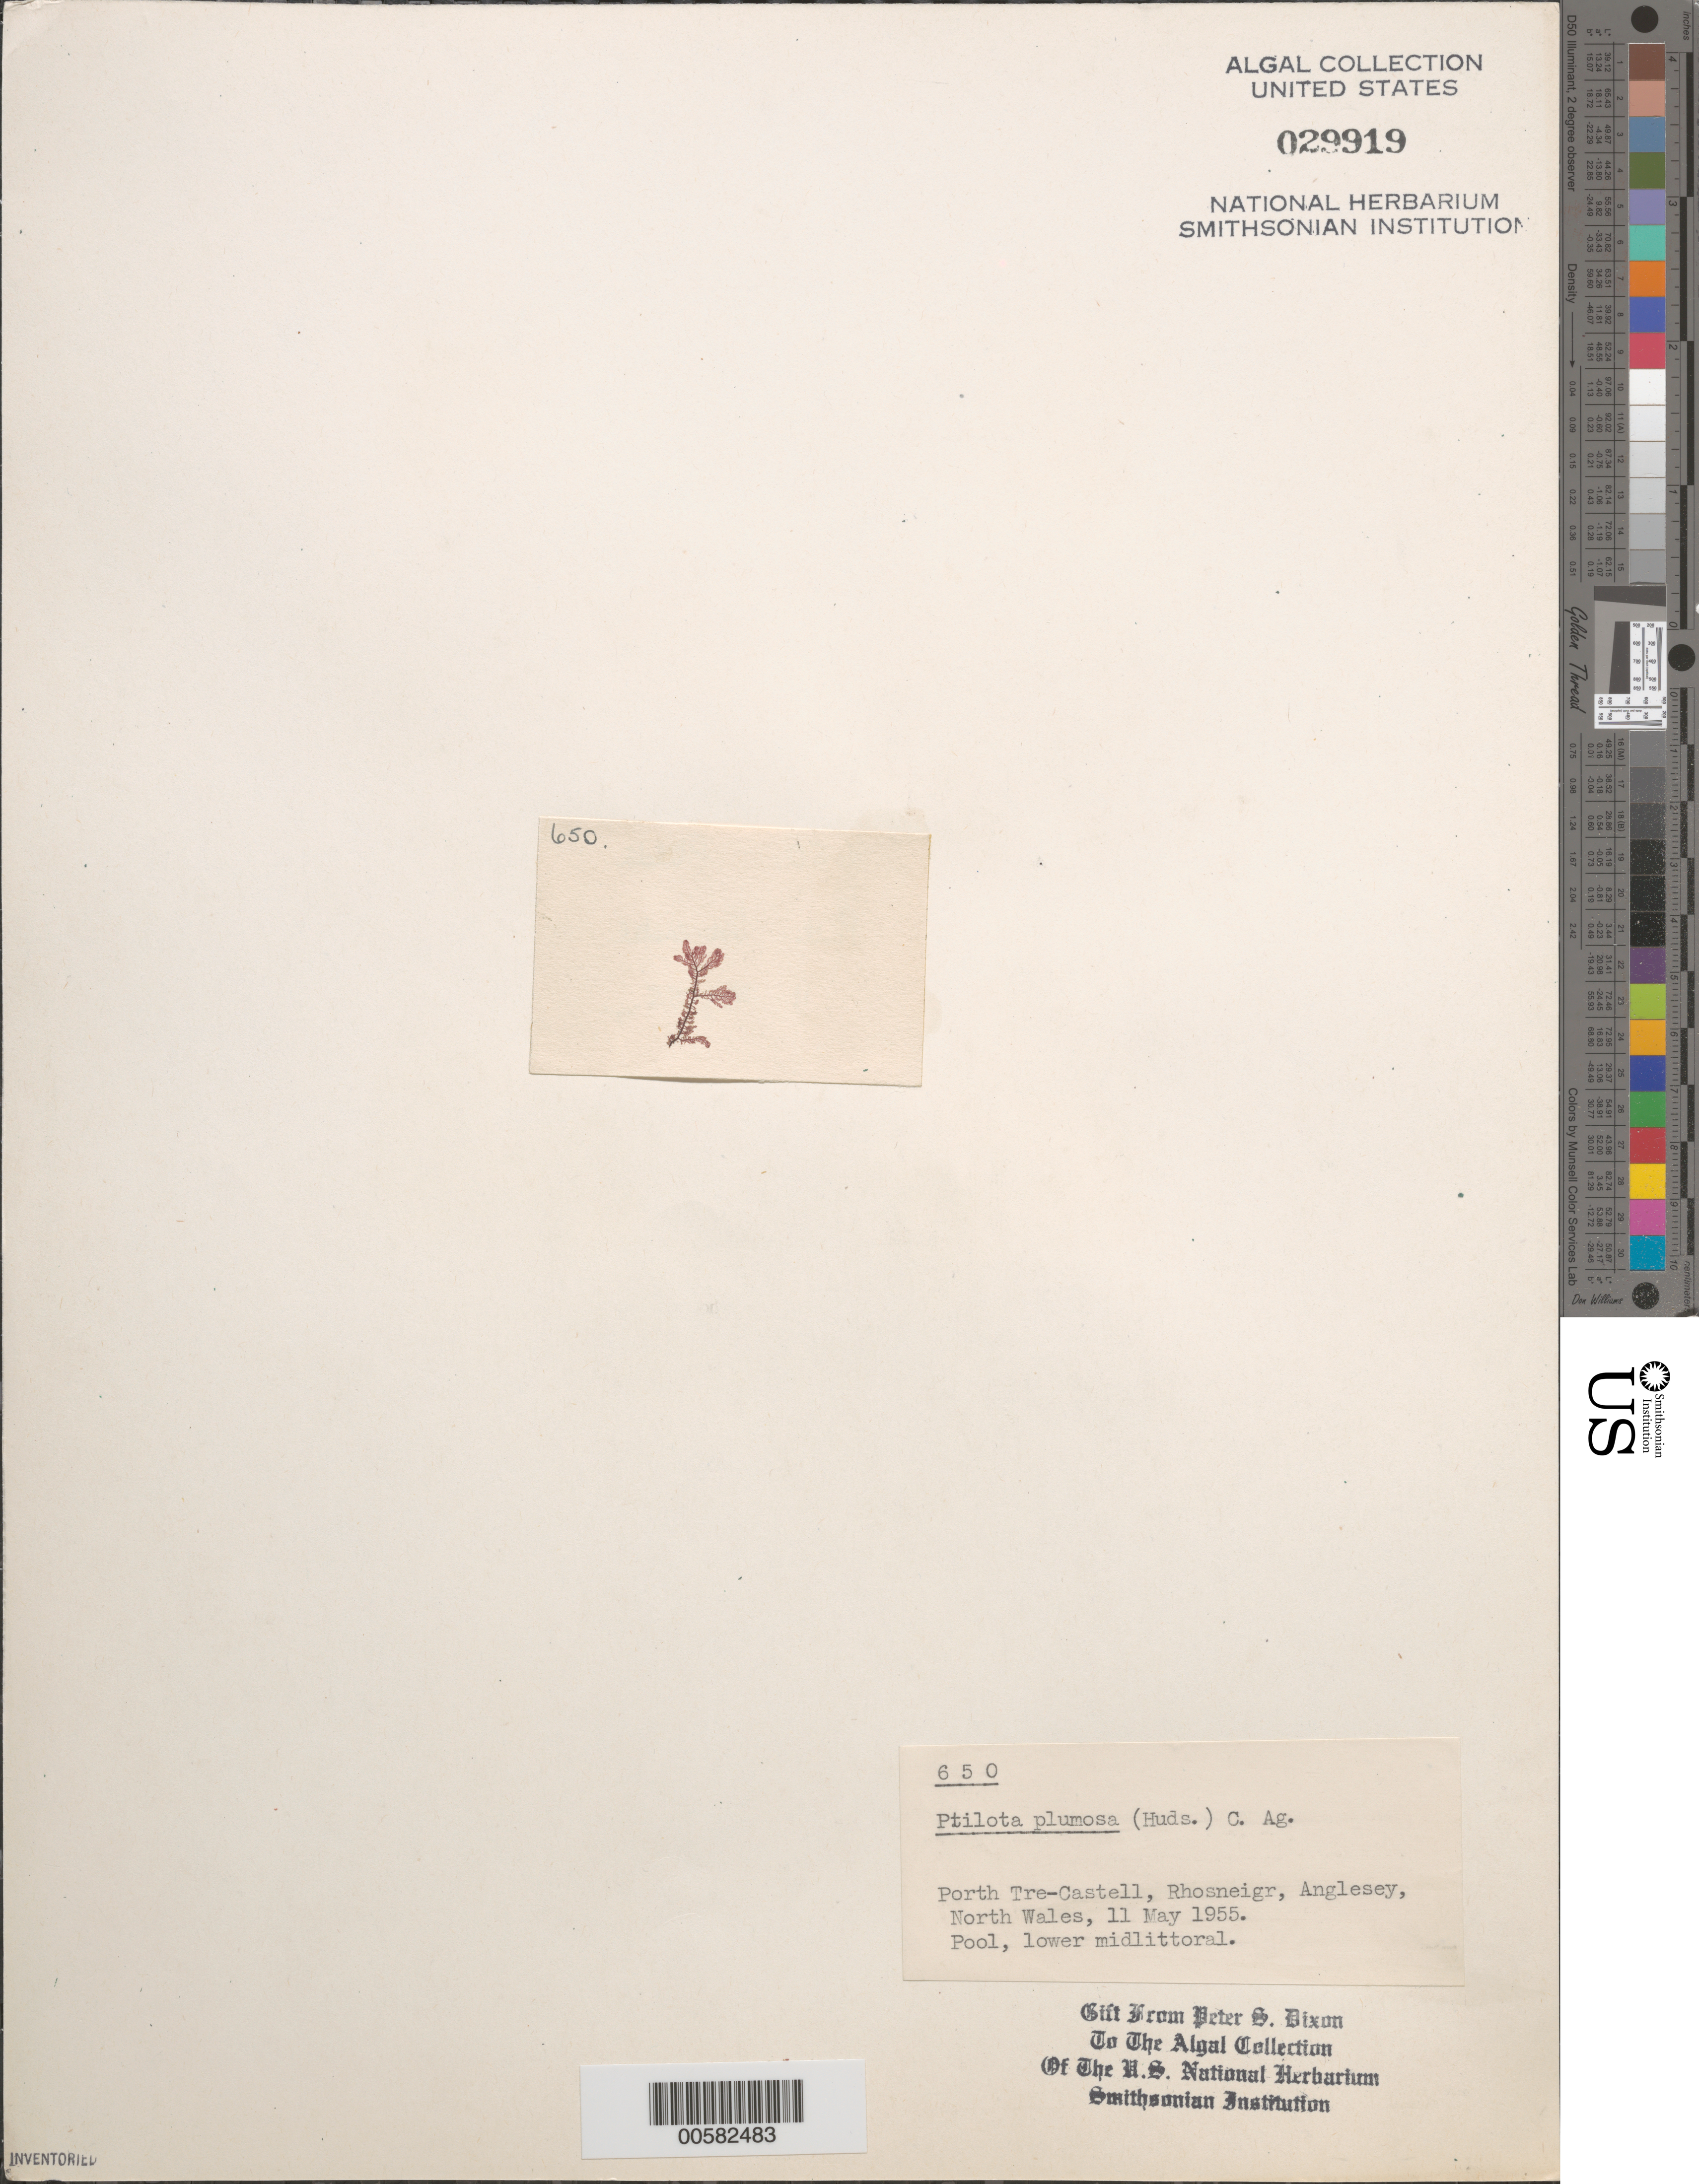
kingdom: Plantae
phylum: Rhodophyta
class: Florideophyceae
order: Ceramiales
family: Wrangeliaceae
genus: Ptilota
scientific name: Ptilota gunneri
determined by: Algae name updating Project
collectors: P. S. Dixon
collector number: PSD 650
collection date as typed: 11 May 1955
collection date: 1955-05-11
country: United Kingdom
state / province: Wales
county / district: Gwynedd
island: Anglesey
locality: Porth Tre-castell, Rhosneigr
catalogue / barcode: US 29919